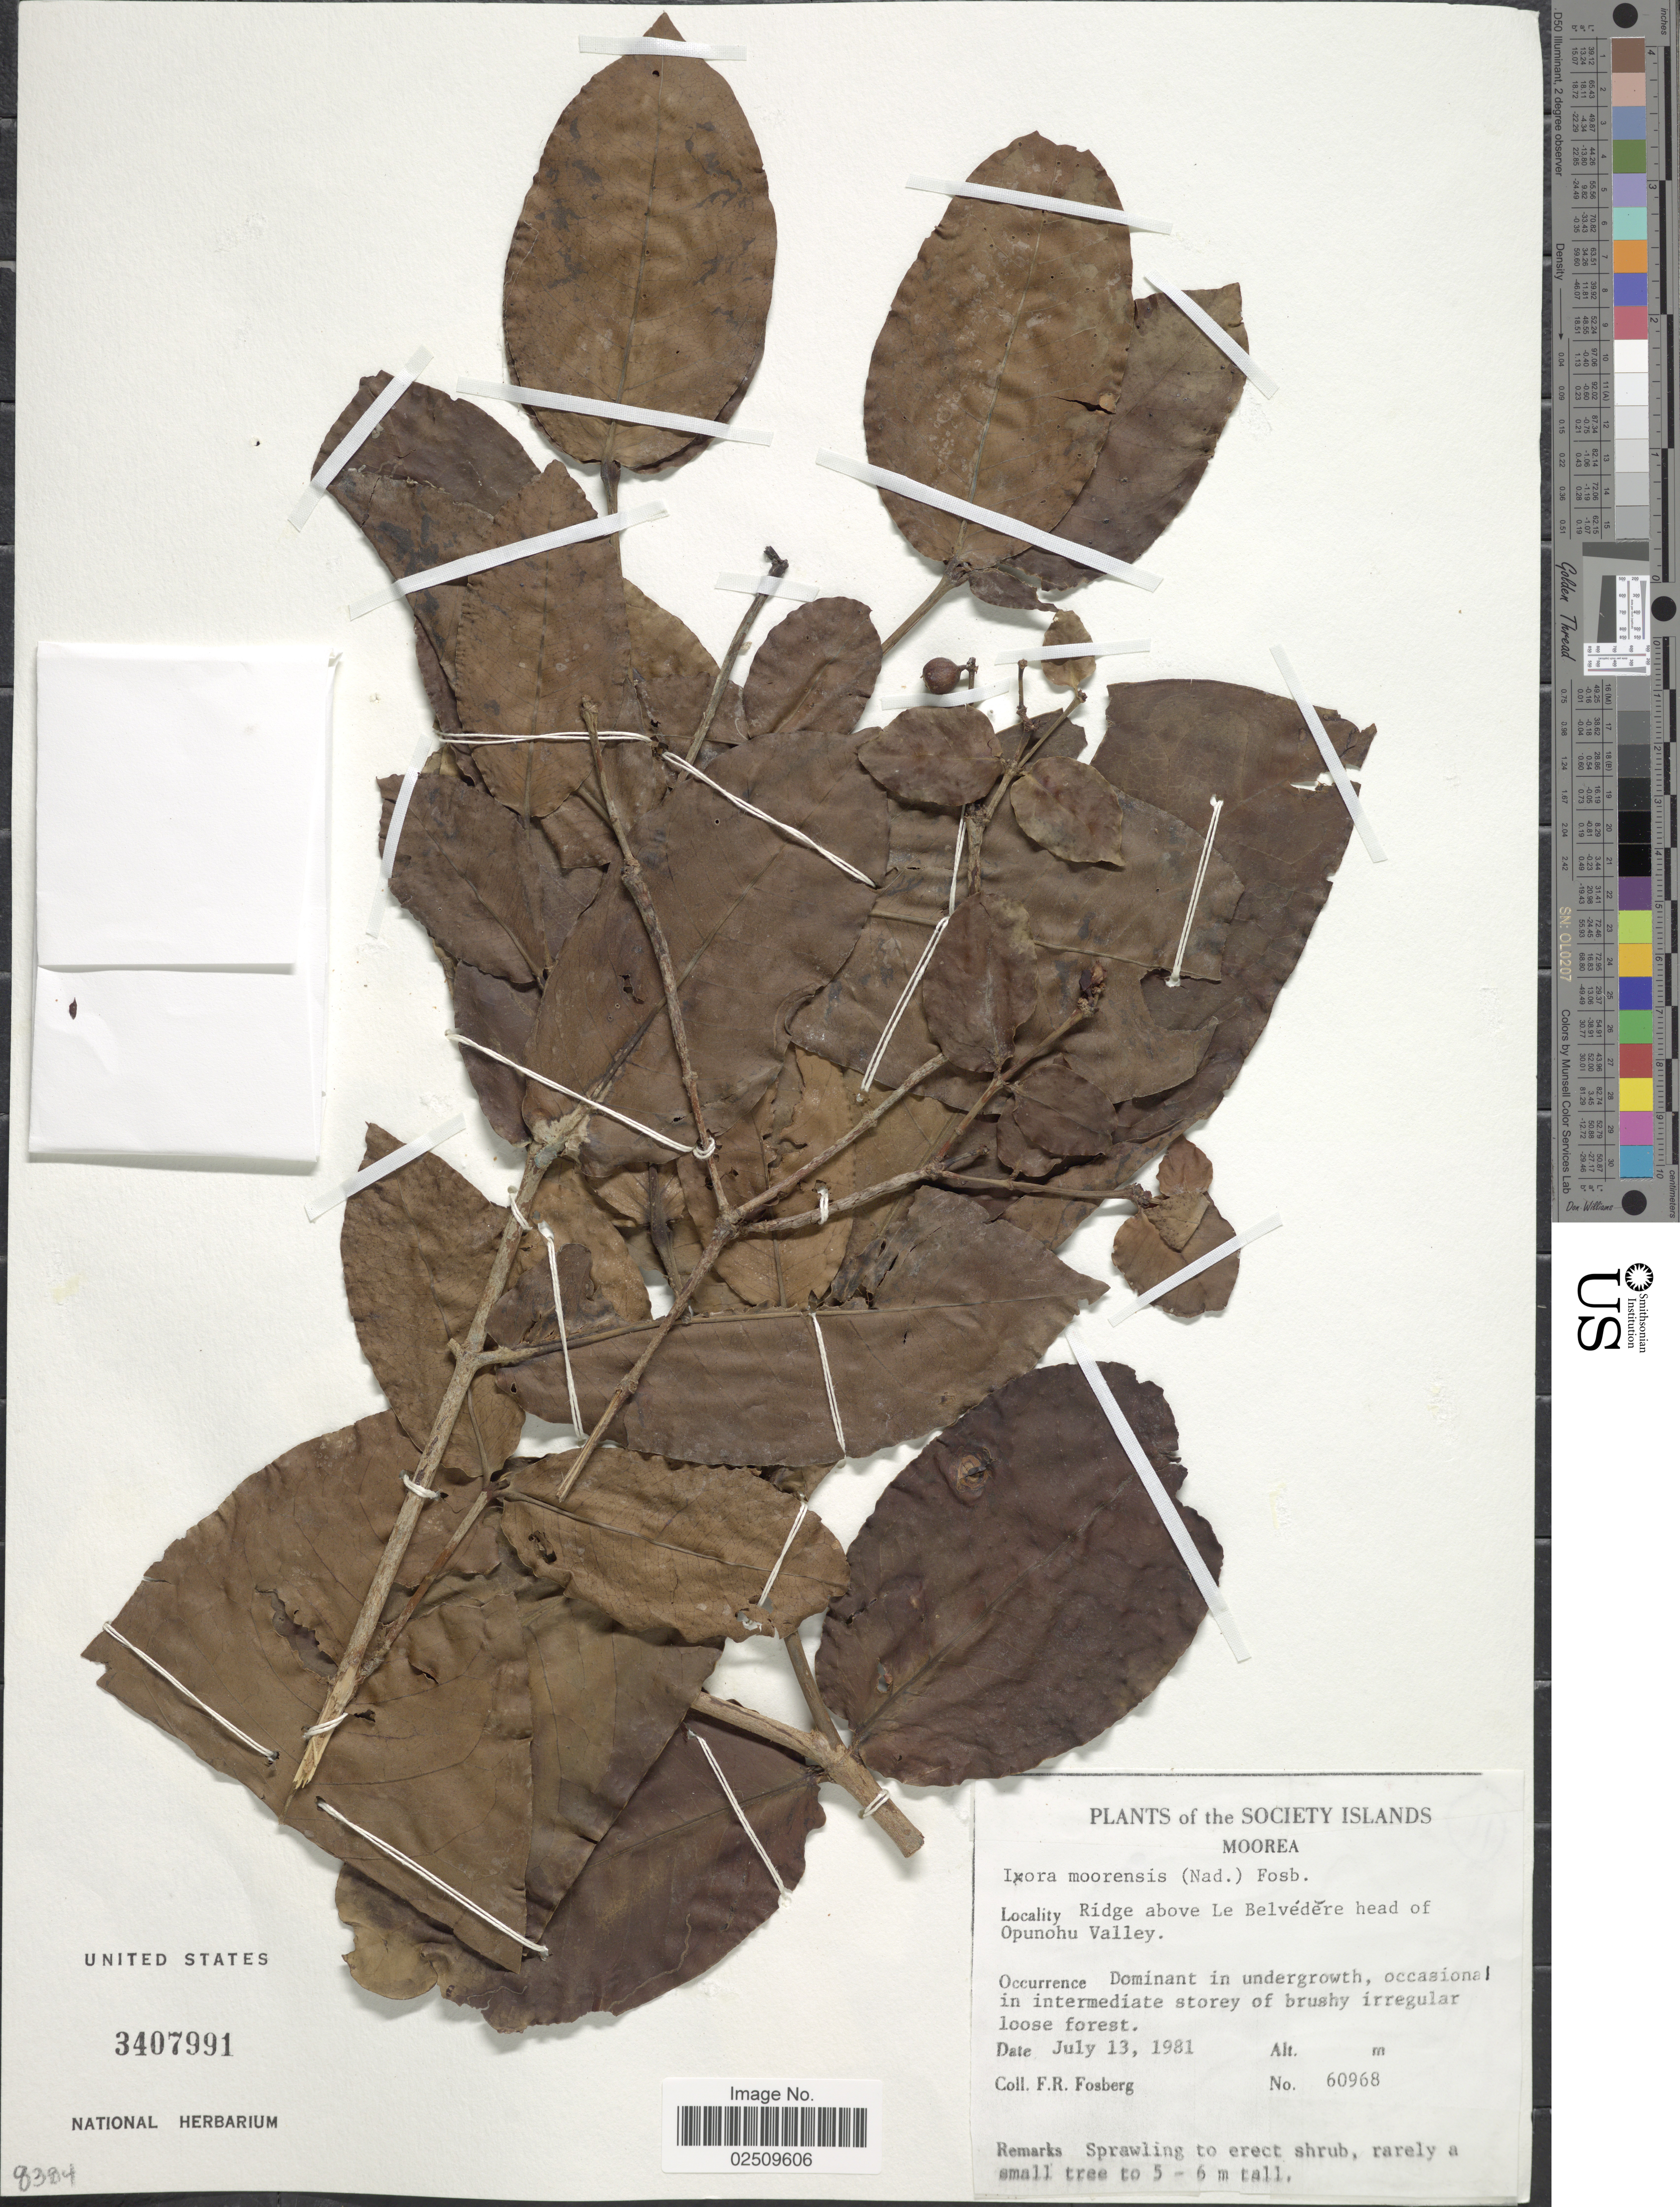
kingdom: Plantae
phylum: Tracheophyta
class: Magnoliopsida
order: Gentianales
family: Rubiaceae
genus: Ixora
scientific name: Ixora mooreensis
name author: (Nadeaud) Fosberg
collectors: F. R. Fosberg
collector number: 60968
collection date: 1981-07-13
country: French Polynesia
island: Moorea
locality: The Society Islands, Moorea, Ridge above le Belvédere head of Opunohu Valley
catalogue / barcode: US 3407991